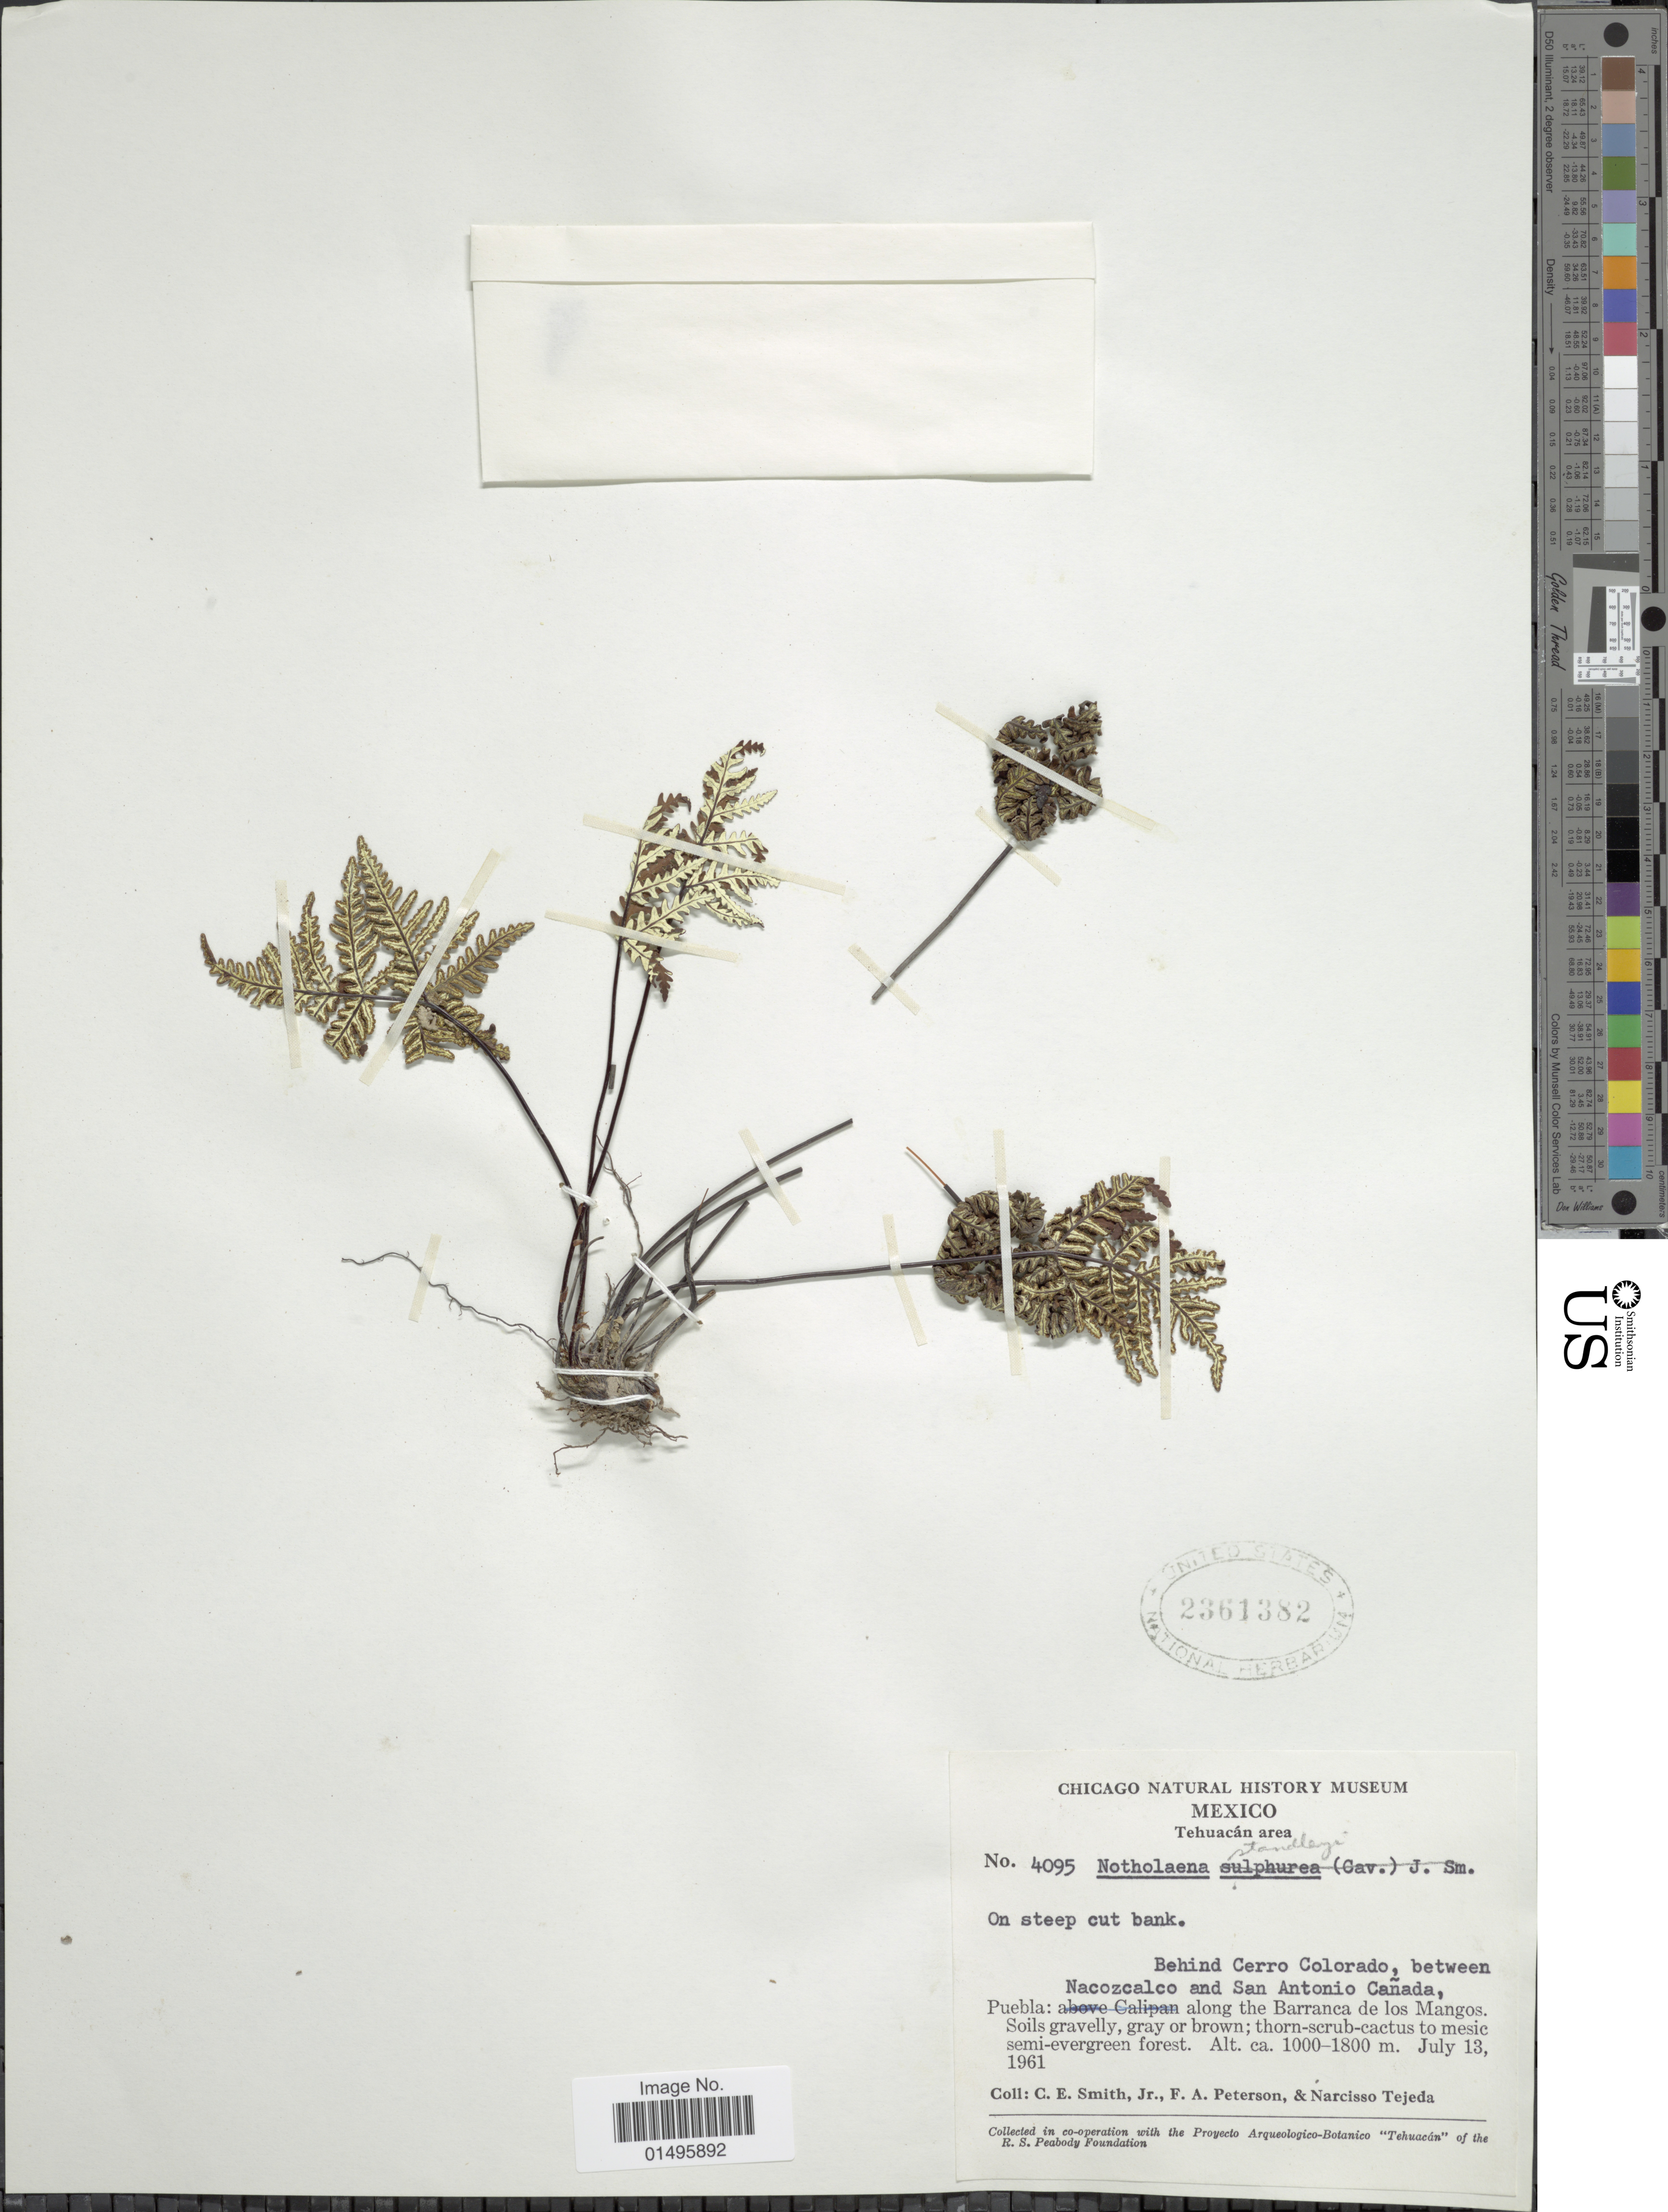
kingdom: Plantae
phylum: Tracheophyta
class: Polypodiopsida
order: Polypodiales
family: Pteridaceae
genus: Notholaena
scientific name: Notholaena standleyi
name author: Maxon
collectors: C. E. Smith Jr., F. A. Peterson & N. Tejeda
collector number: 4095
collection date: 1961-07-13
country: Mexico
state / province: Puebla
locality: Mexico. Tehuacan Area, along the Barranca de los Mangos.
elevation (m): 1000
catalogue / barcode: US 2361382